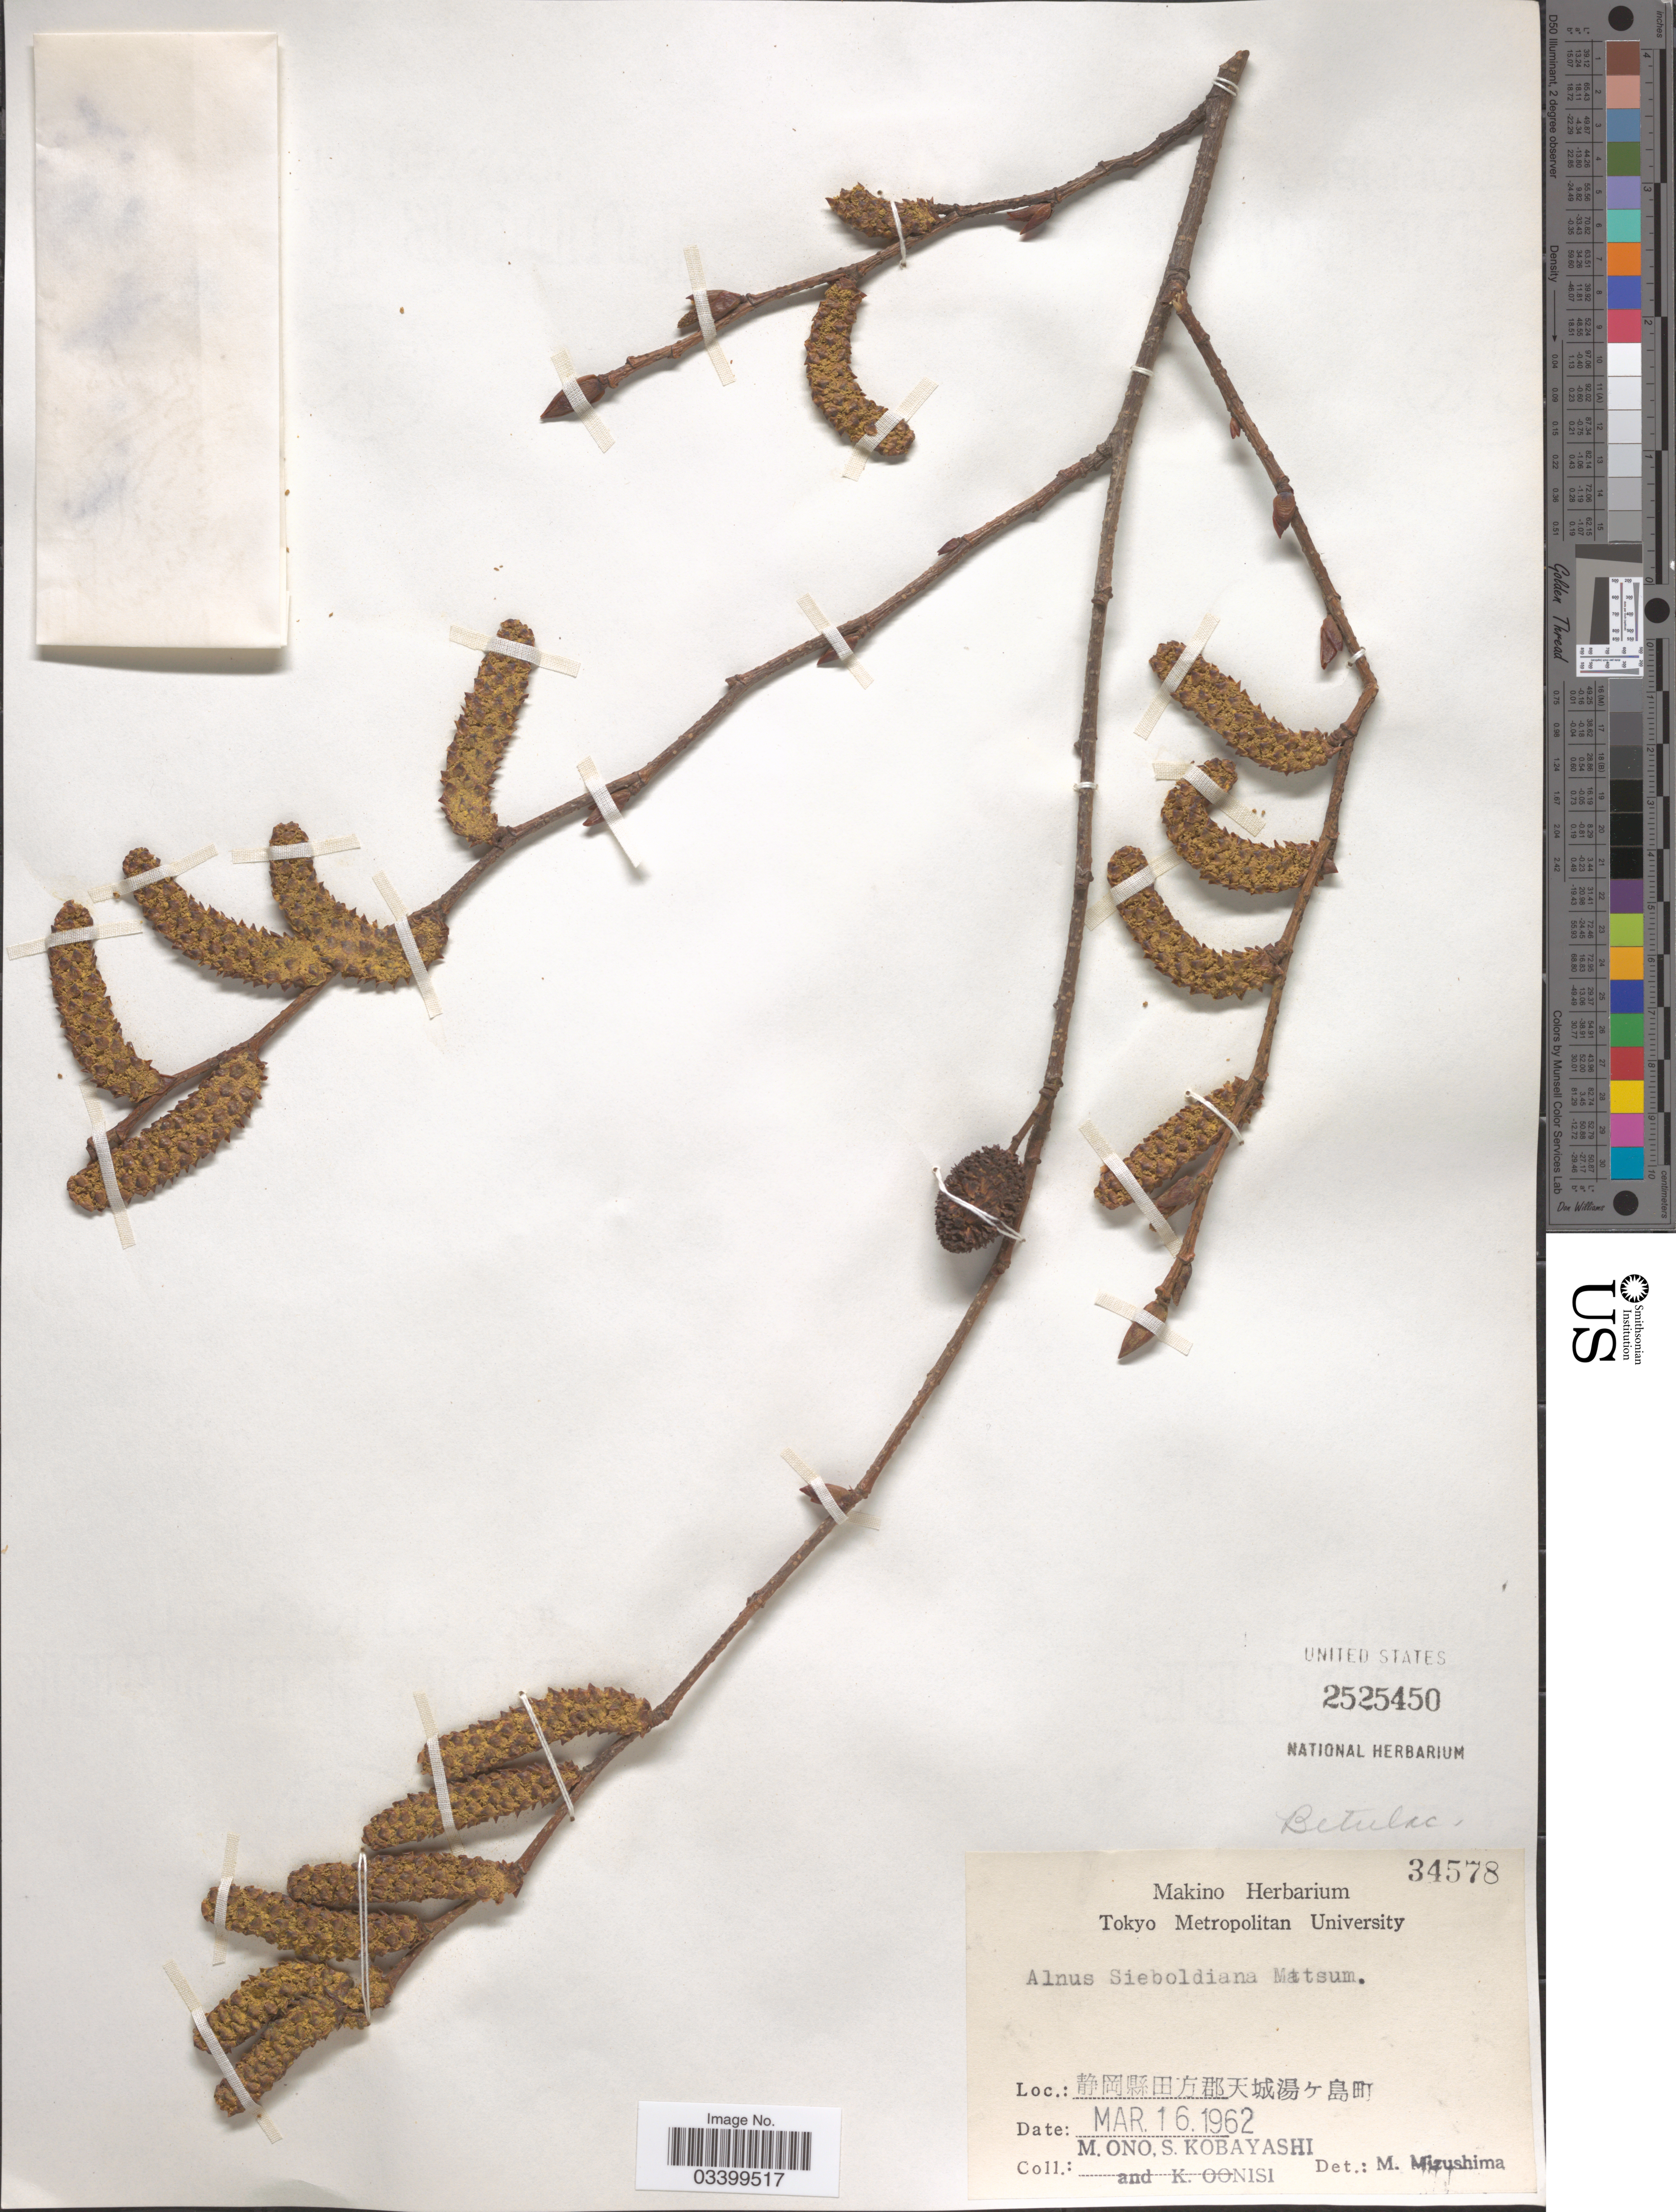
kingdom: Plantae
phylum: Tracheophyta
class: Magnoliopsida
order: Fagales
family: Betulaceae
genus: Alnus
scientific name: Alnus sieboldiana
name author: Matsum.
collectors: M. Ono, S. Kobayashi & K. Oonisi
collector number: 34578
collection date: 1962-03-16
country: Japan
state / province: Tokyo, Federal City of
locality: X.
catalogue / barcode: US 2525450